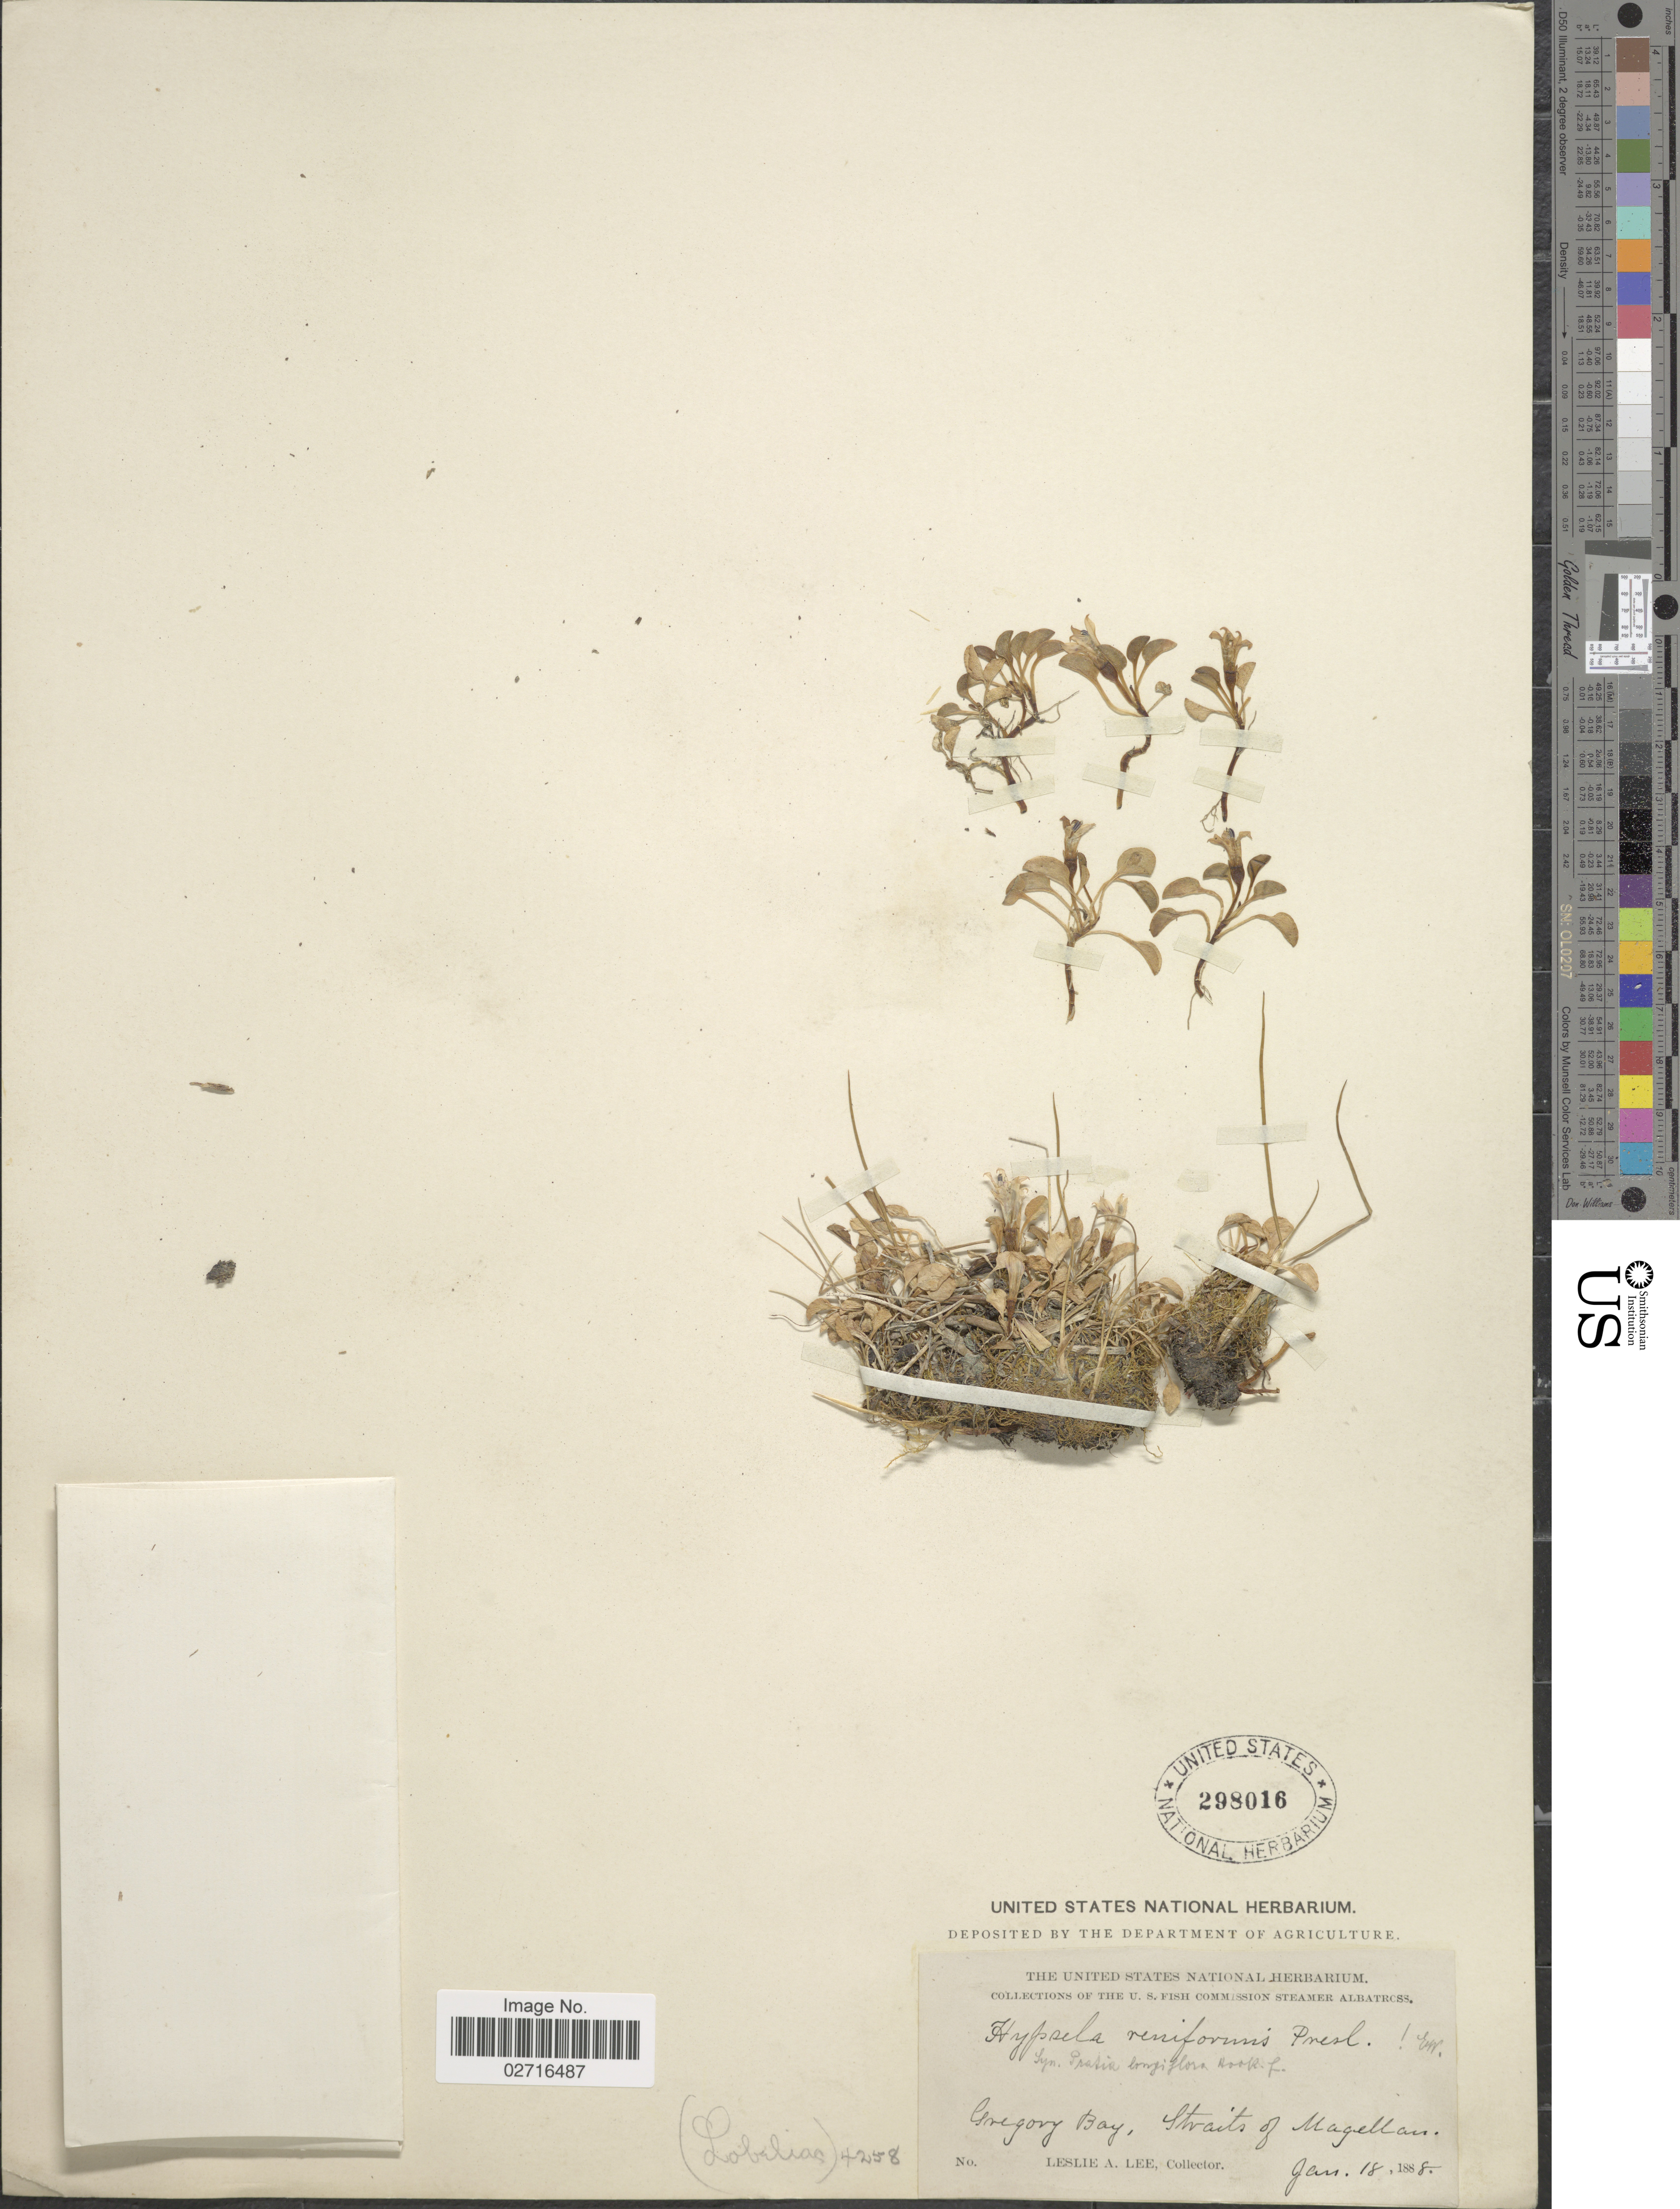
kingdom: Plantae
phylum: Tracheophyta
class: Magnoliopsida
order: Asterales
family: Campanulaceae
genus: Hypsela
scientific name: Hypsela reniformis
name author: (Kunth) C. Presl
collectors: L. Lee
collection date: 1888-01-18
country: Chile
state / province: Magallanes y de la Antártica Chilena (XII)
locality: Gregory Bay, Straits of Magellan.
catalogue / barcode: US 298016